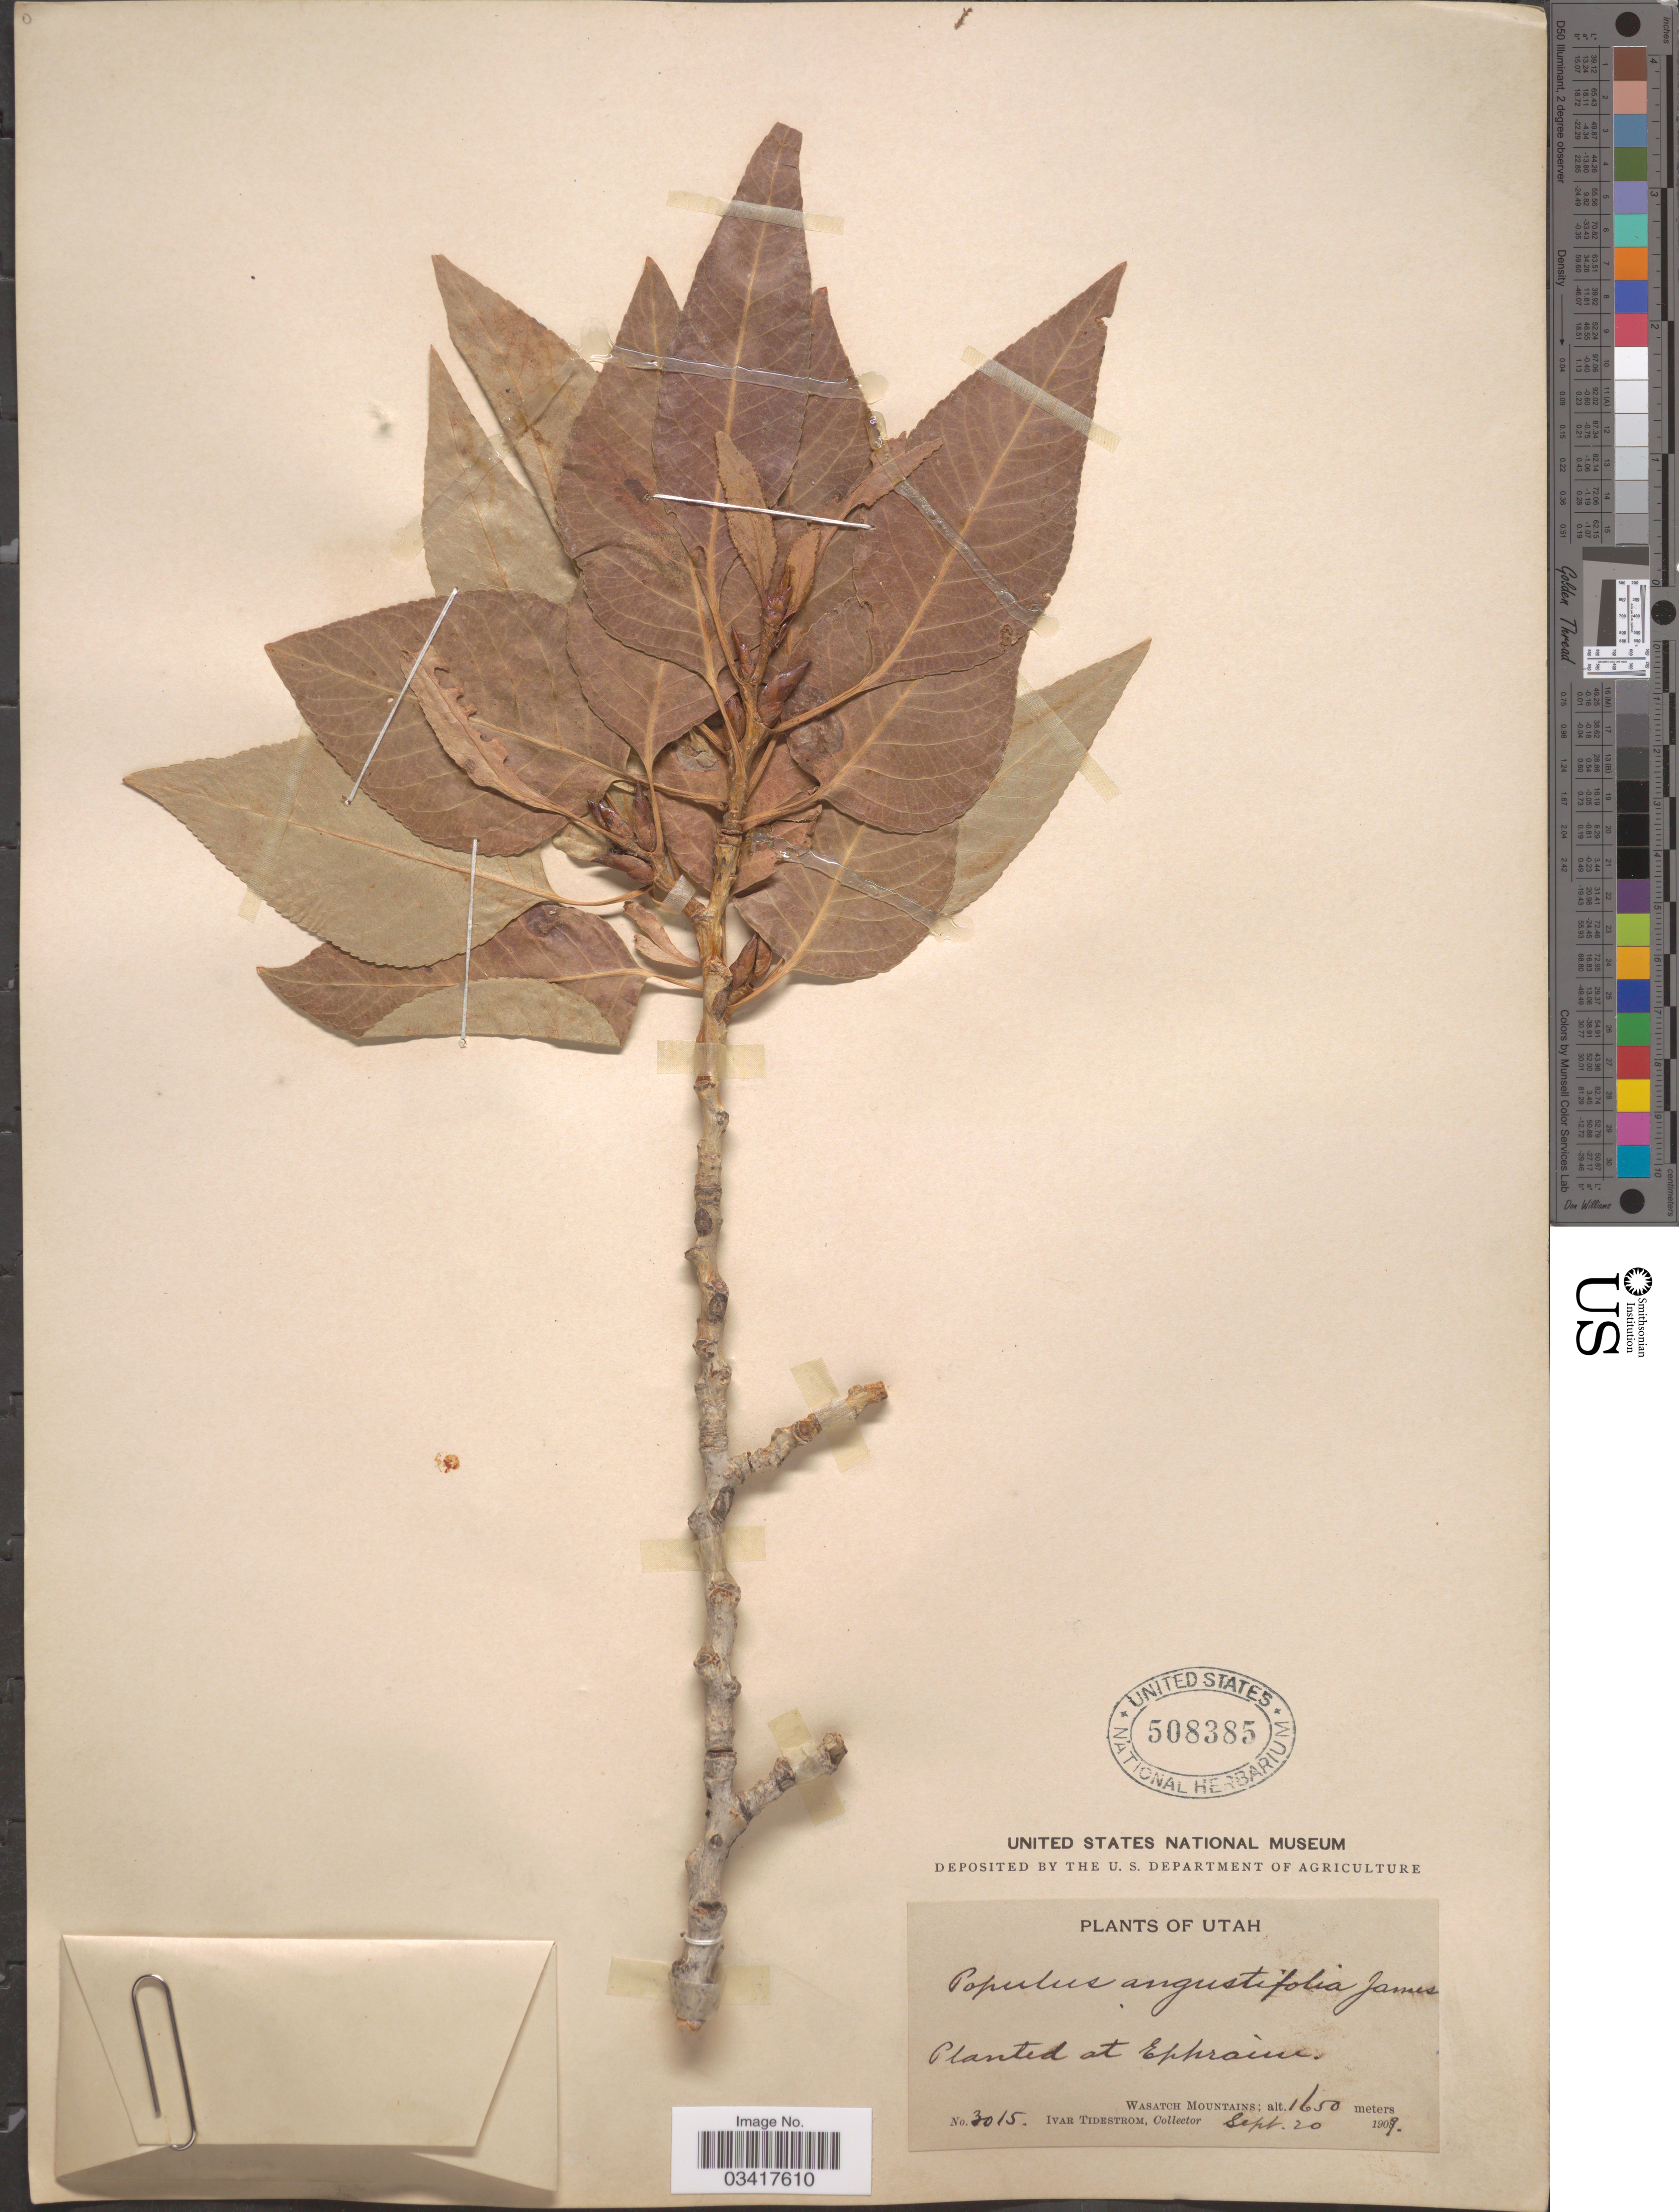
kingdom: Plantae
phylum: Tracheophyta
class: Magnoliopsida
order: Malpighiales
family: Salicaceae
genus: Populus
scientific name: Populus angustifolia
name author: E. James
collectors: I. F. Tidestrom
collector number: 3015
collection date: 1909-09-20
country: United States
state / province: Utah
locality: Ephraim. Wasatch Mountains.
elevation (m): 1650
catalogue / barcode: US 508385